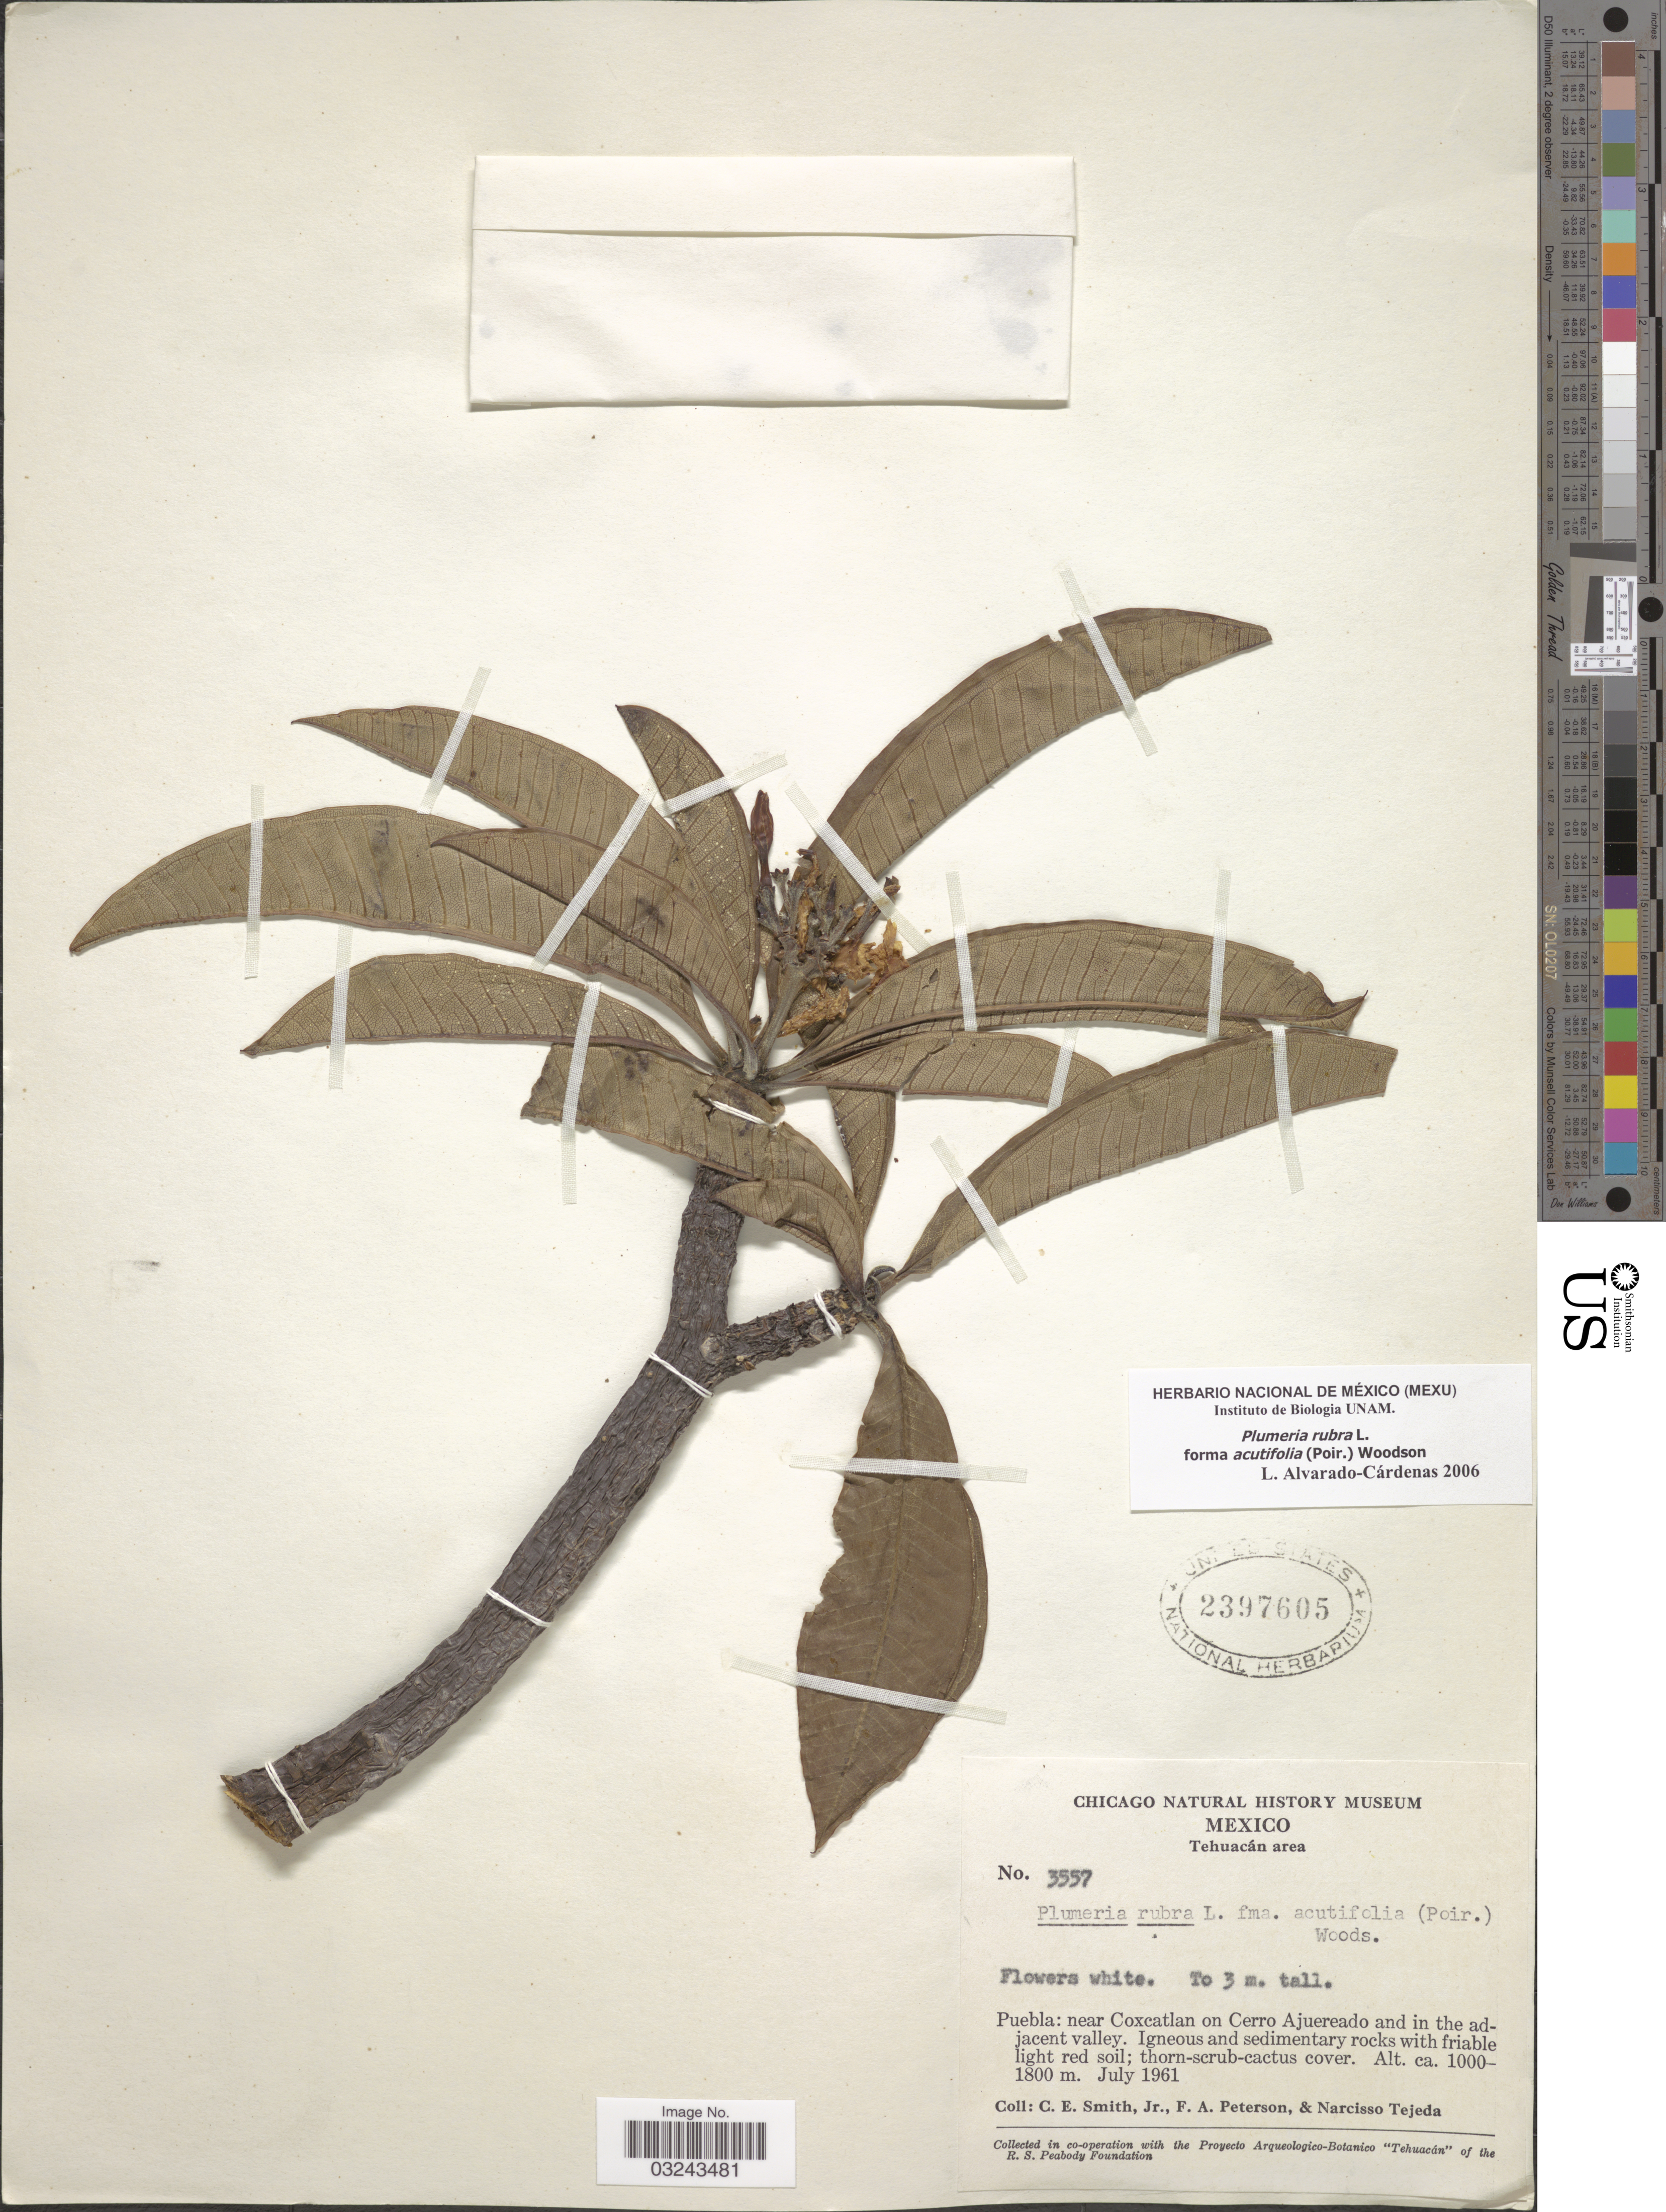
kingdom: Plantae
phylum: Tracheophyta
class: Magnoliopsida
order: Gentianales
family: Apocynaceae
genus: Plumeria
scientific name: Plumeria rubra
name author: L.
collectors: C. E. Smith Jr., F. A. Peterson & N. Tejeda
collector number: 3557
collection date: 1961-07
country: Mexico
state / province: Puebla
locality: Tehuacán area, Puebla: near Coxcatlan on Cerro Ajuereado and in the adjacent valley.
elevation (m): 1000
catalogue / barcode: US 2397605